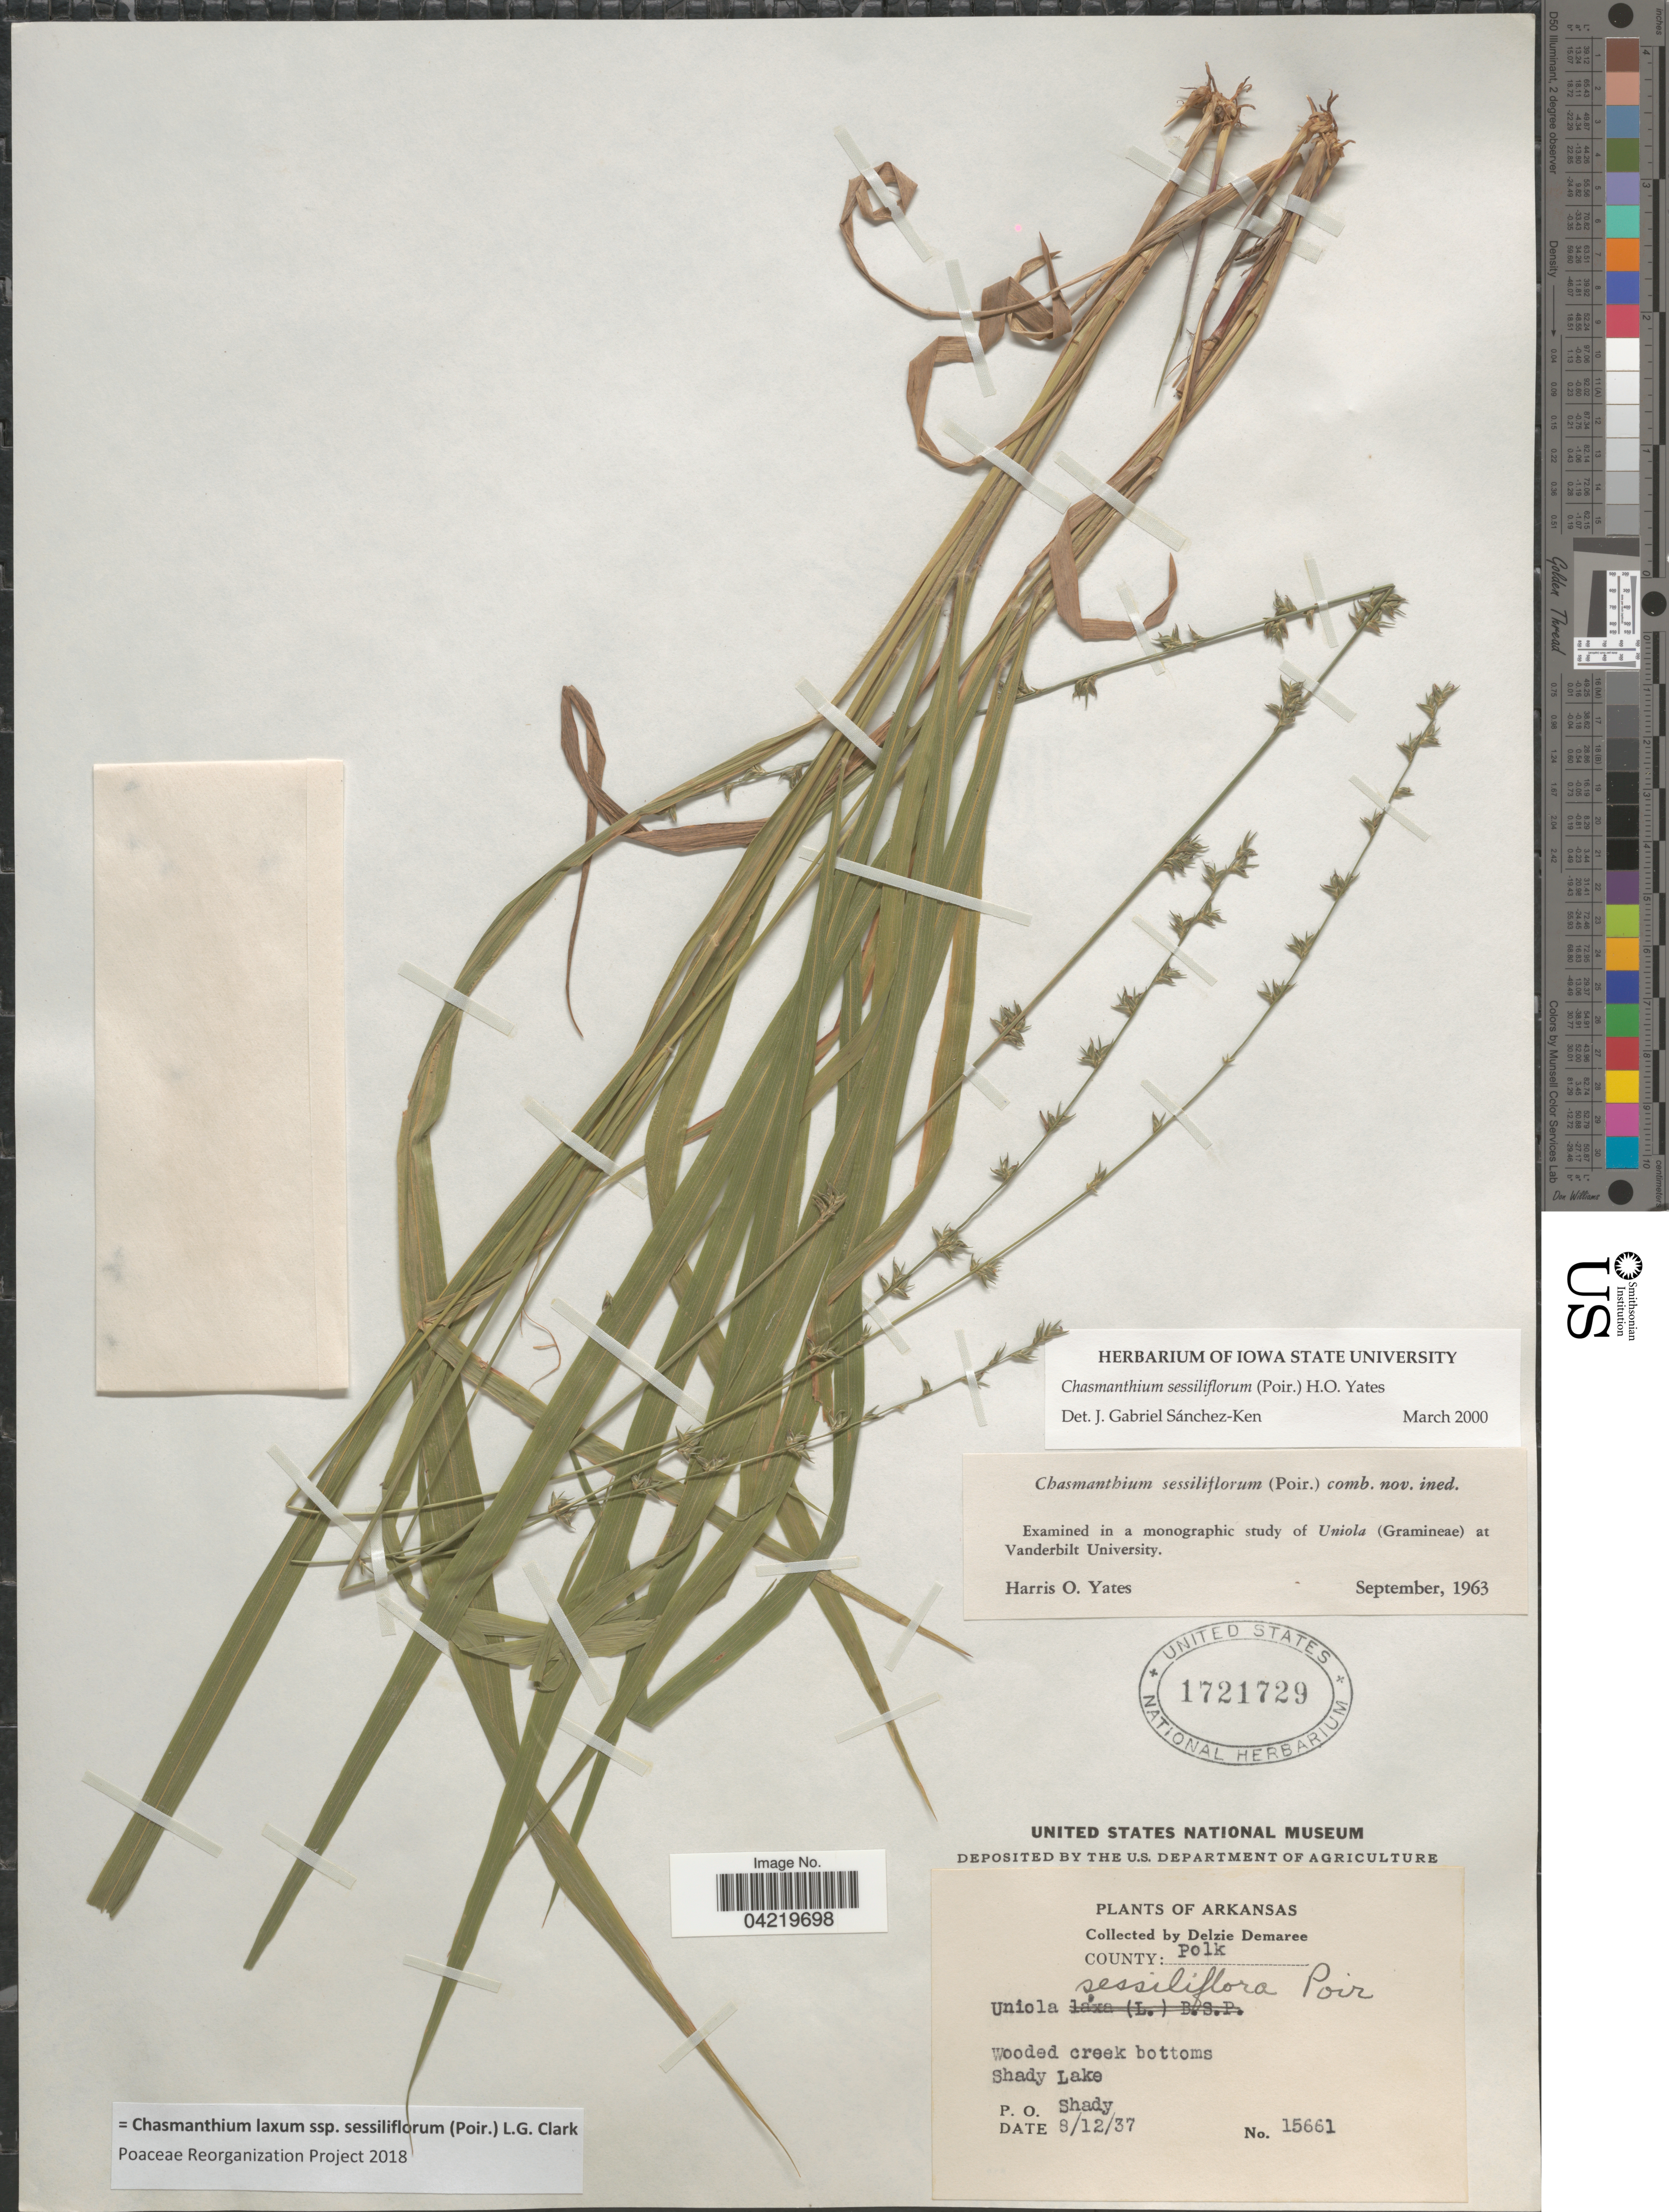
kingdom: Plantae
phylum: Tracheophyta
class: Liliopsida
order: Poales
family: Poaceae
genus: Chasmanthium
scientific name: Chasmanthium laxum subsp. sessiliflorum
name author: (L.) H.O. Yates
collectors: D. Demaree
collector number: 15661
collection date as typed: Transcribed d/m/y: 12/8/37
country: United States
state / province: Arkansas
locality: County: Polk. Wooded creek bottoms. Shady Lake. P.O. Shady.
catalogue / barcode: US 1721729